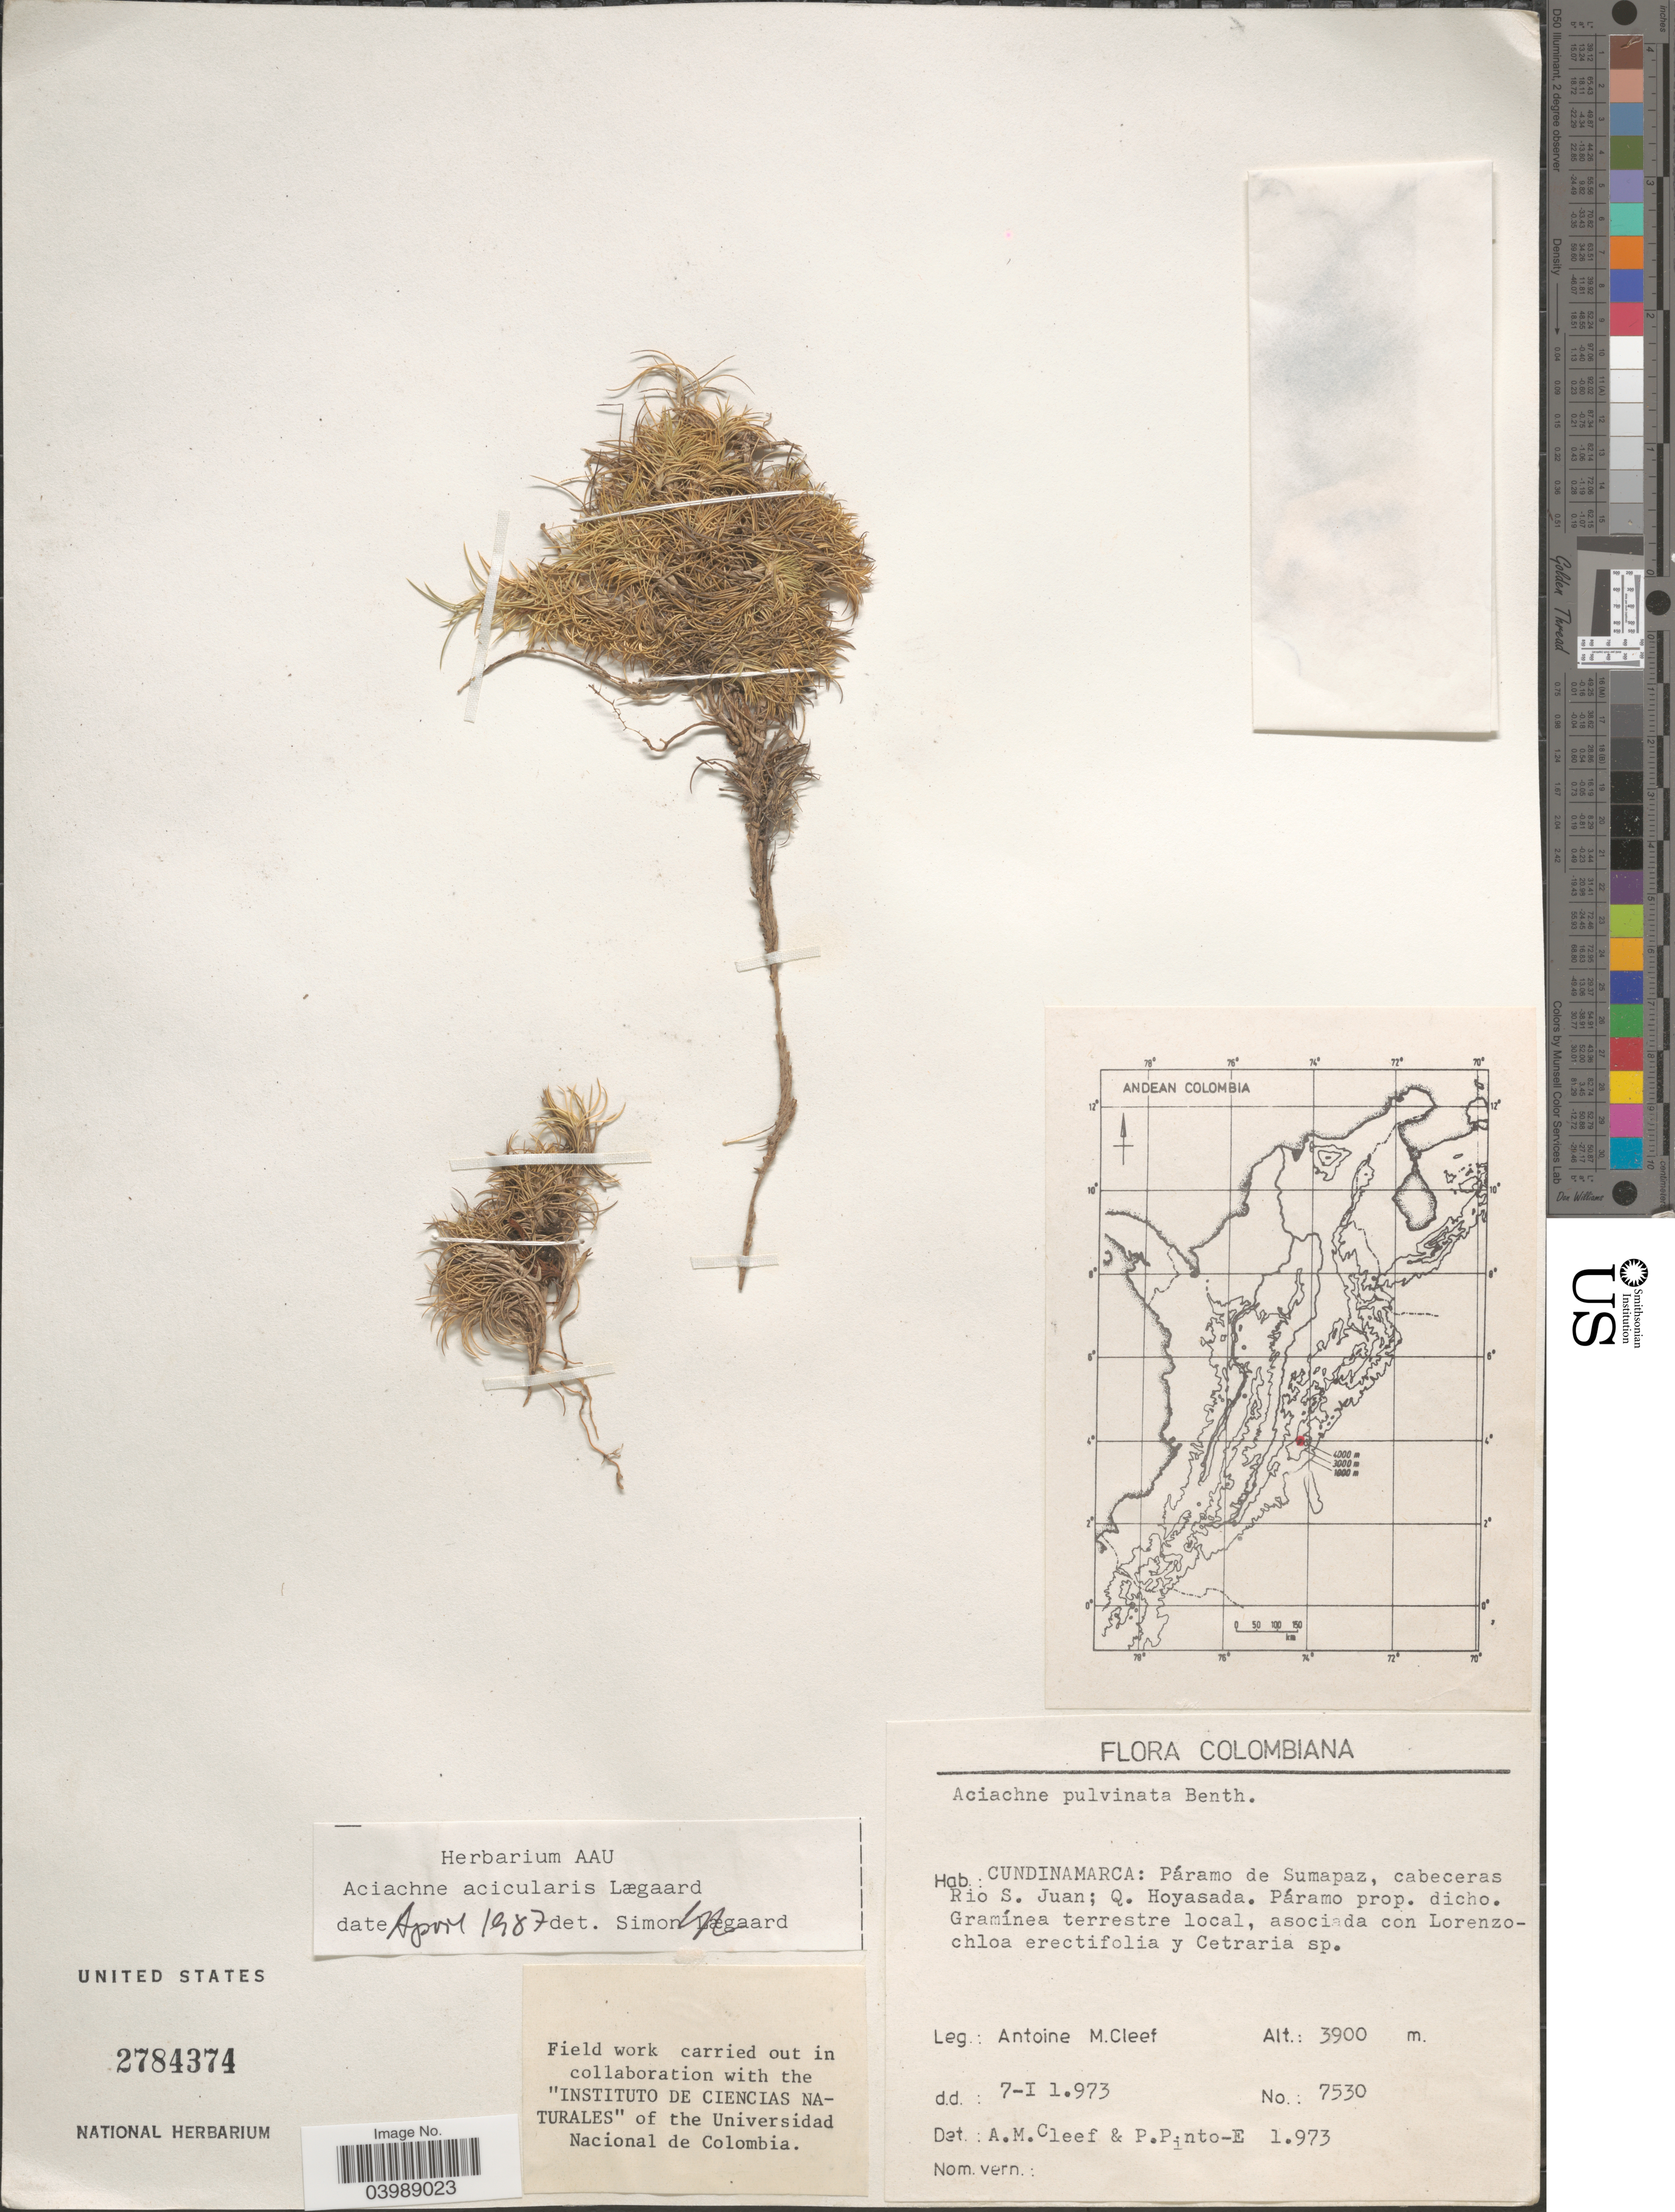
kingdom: Plantae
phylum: Tracheophyta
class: Liliopsida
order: Poales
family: Poaceae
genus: Aciachne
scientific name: Aciachne acicularis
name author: Lægaard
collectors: A. M. Cleef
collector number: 7530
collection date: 1973-01-07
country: Colombia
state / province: Cundinamarca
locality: Páramo de Sumapaz, cabeceras Rio S. Juan; Q. Hoyasada. Páramo prop. dicho.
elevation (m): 3900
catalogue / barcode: US 2784374